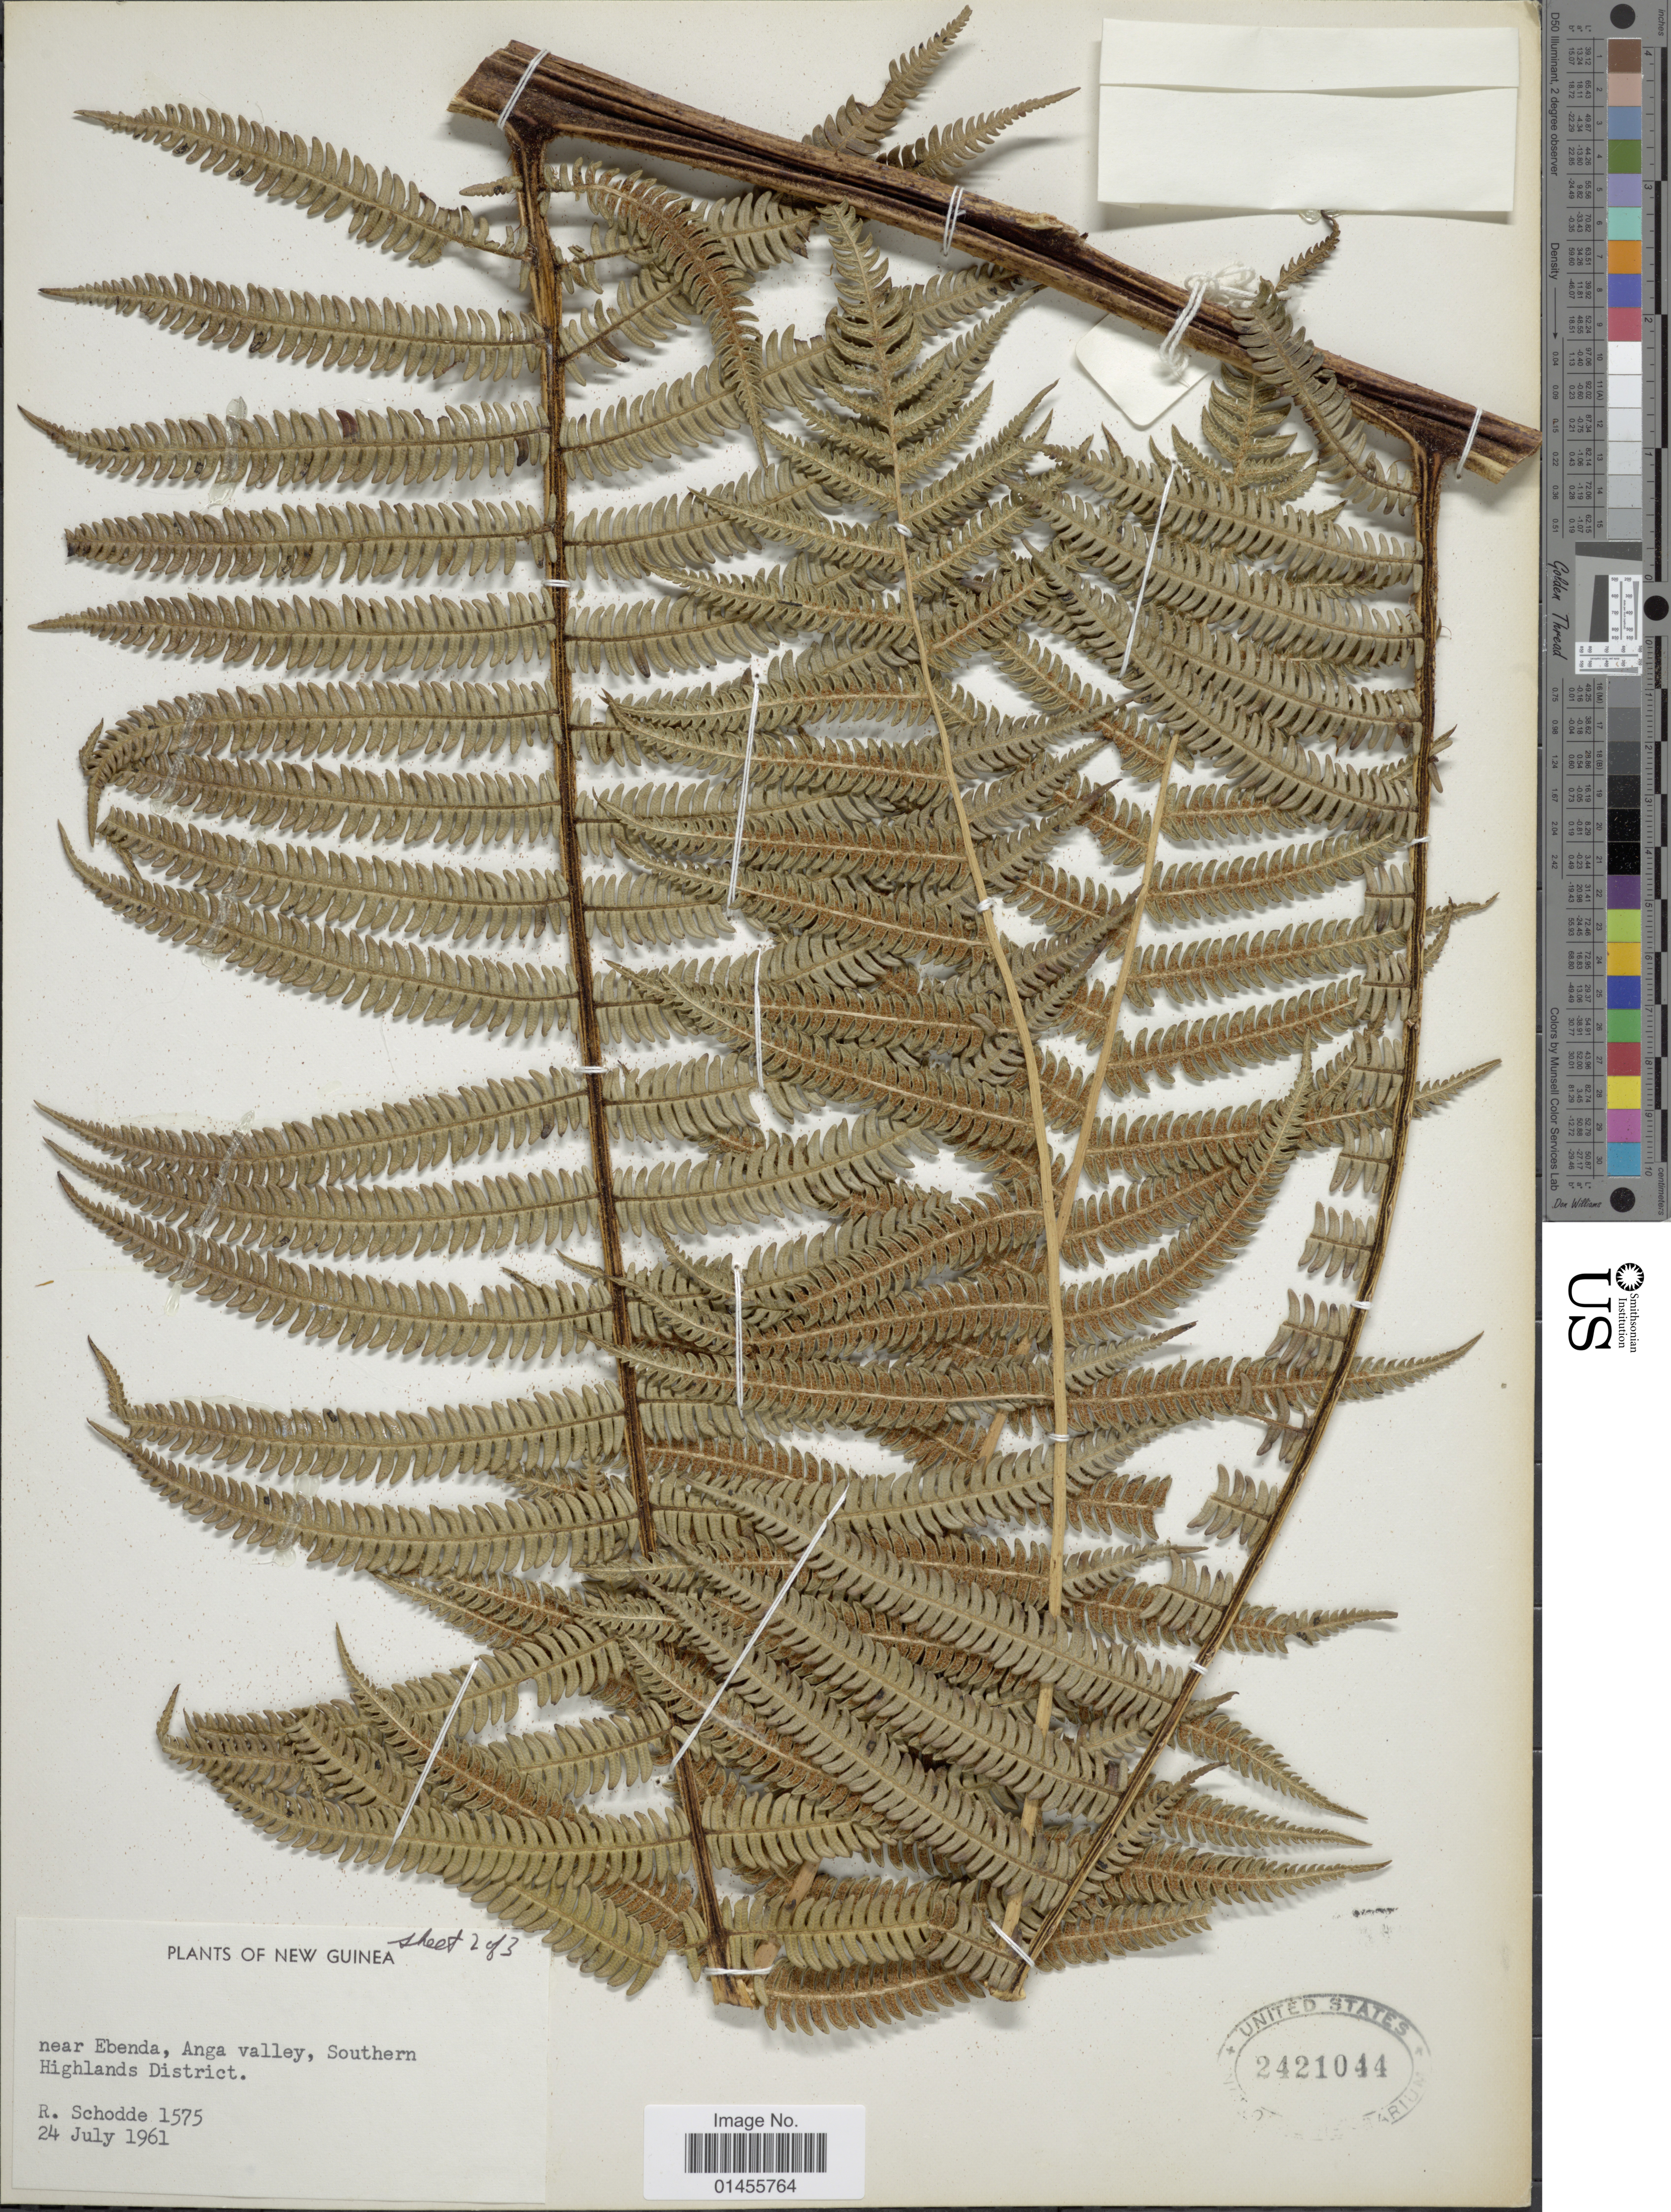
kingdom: Plantae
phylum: Tracheophyta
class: Polypodiopsida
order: Cyatheales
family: Cyatheaceae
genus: Alsophila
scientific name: Alsophila sp.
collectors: R. Schodde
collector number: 1575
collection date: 1961-07-24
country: Papua New Guinea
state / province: Southern Highlands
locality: New Guinea, near Ebenda, Anga valley, Southern Highlands District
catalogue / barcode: US 2421044